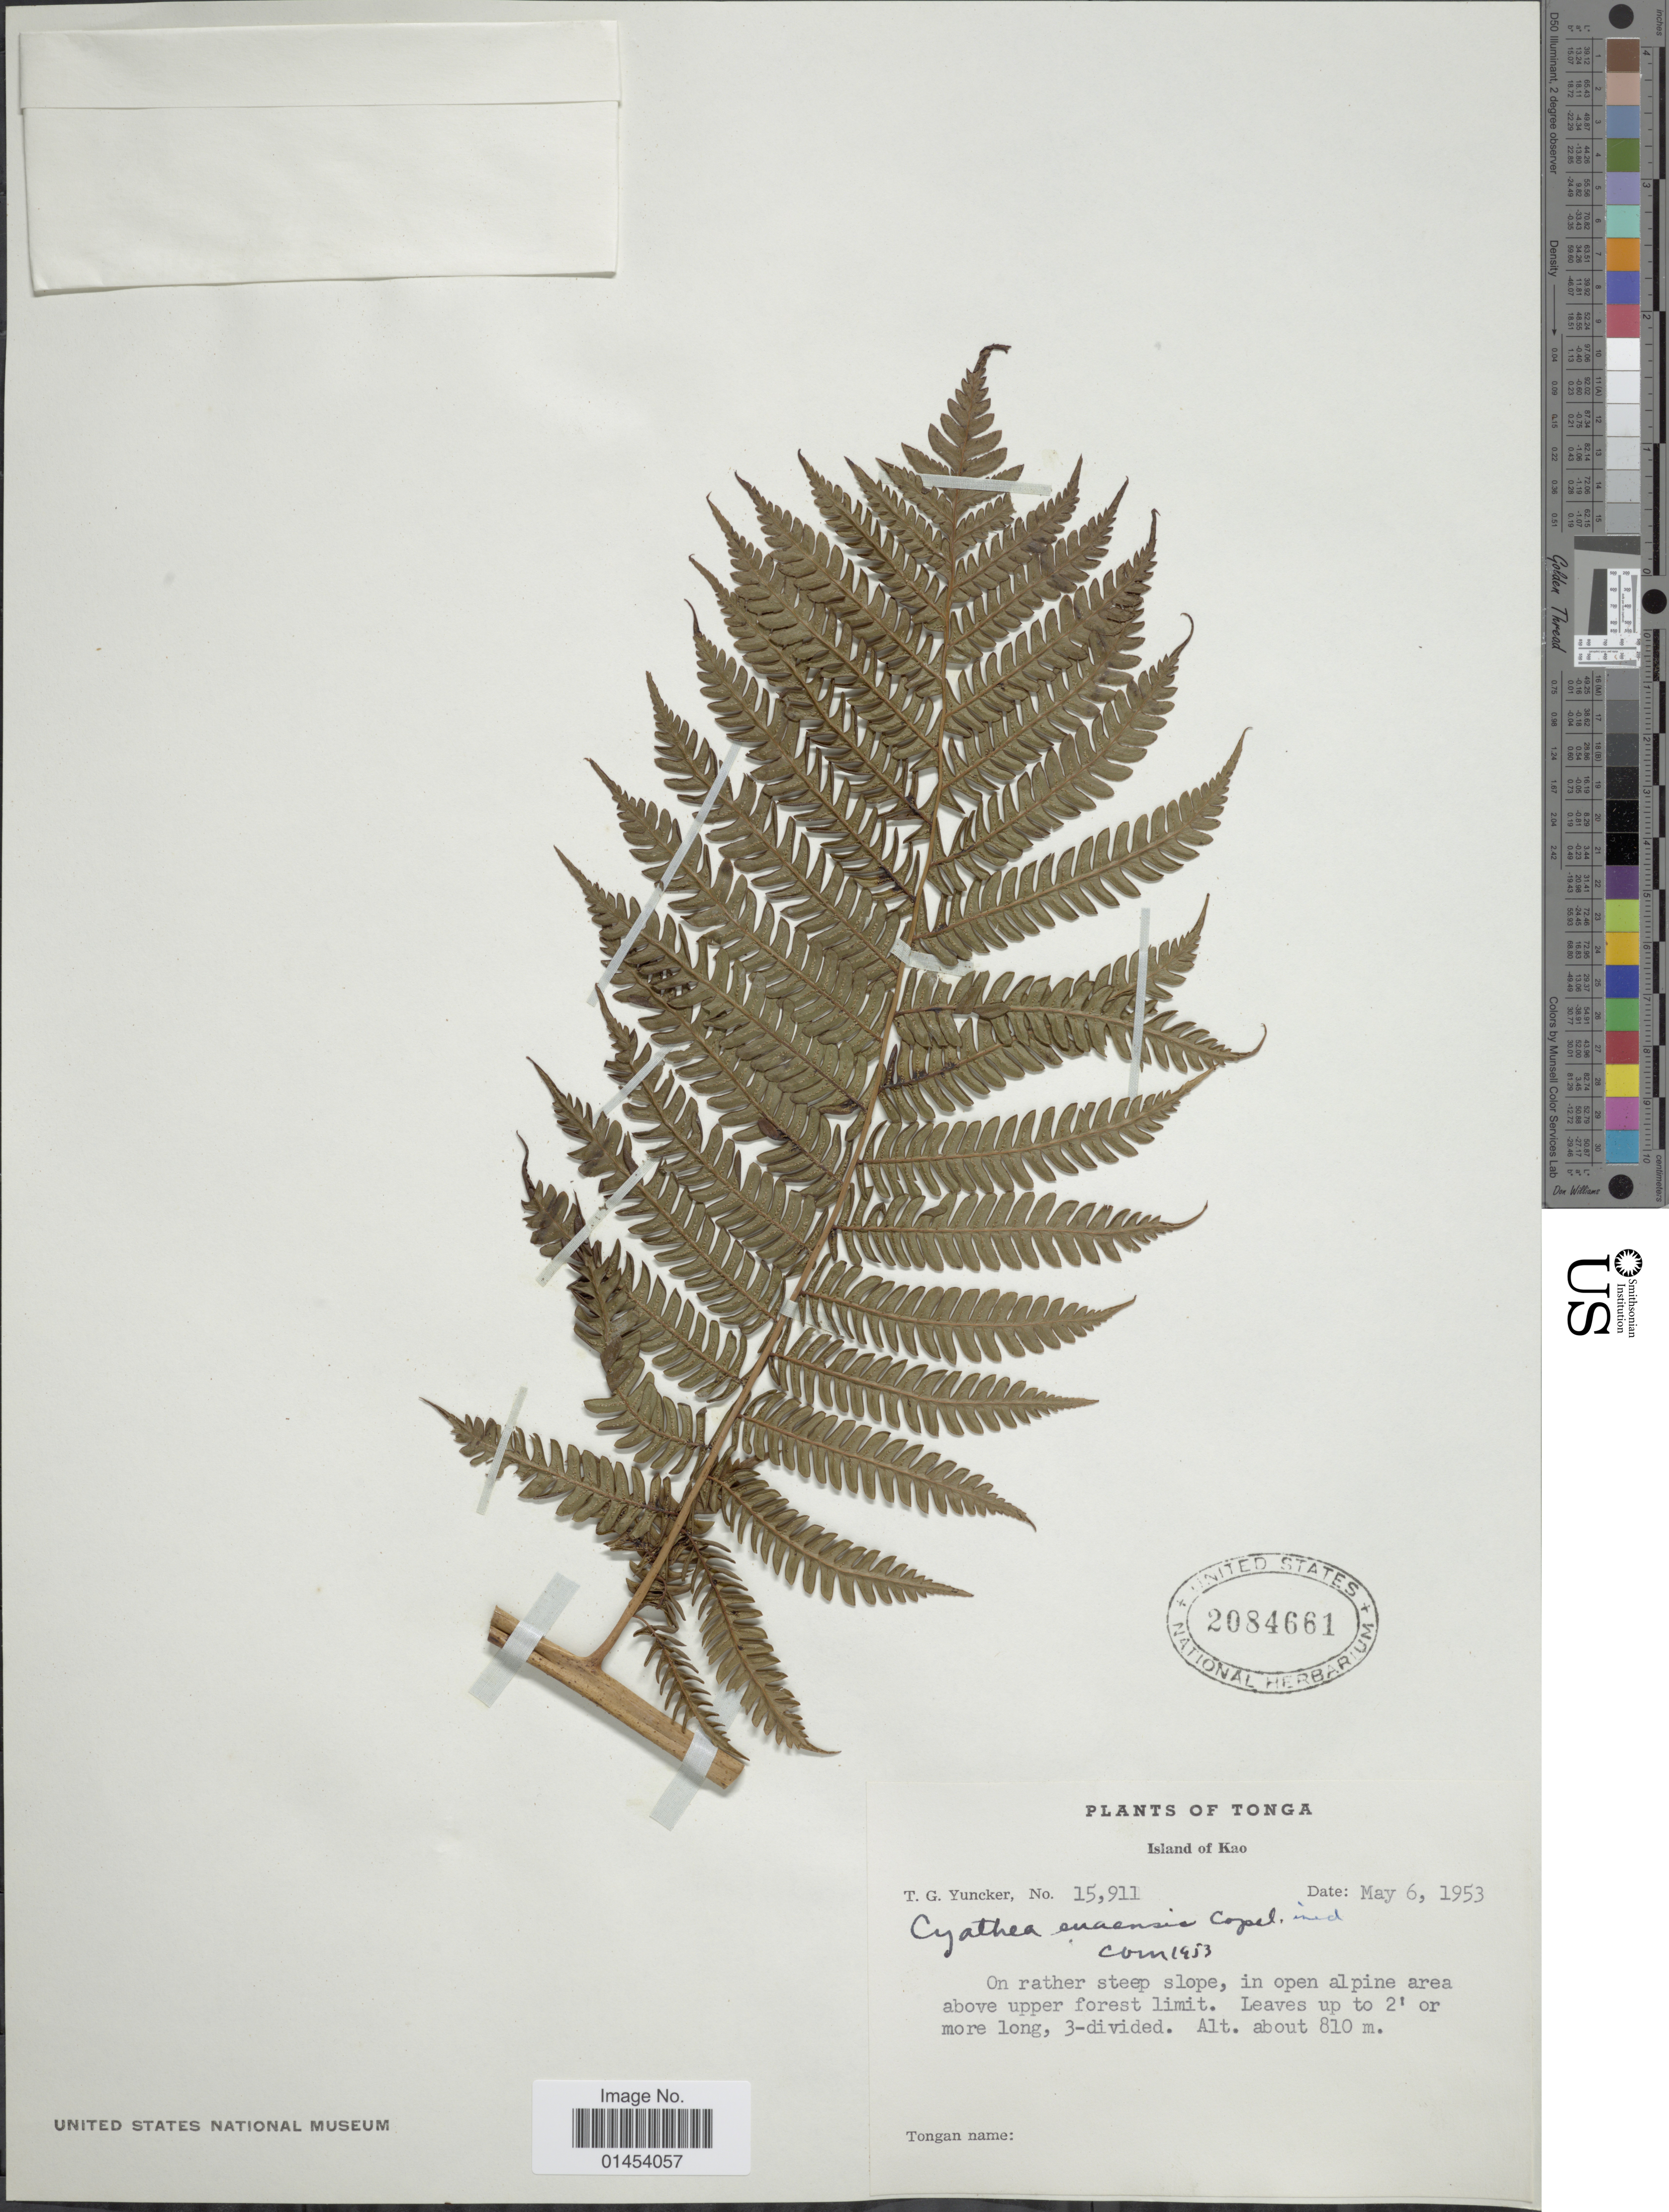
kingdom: Plantae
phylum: Tracheophyta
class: Polypodiopsida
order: Cyatheales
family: Cyatheaceae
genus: Cyathea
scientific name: Cyathea lunulata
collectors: T. G. Yuncker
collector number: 15911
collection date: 1953-05-06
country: Tonga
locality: Island of Kao. On rather steep slope, in open alpine area above upper forest limit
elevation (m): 810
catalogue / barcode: US 2084661